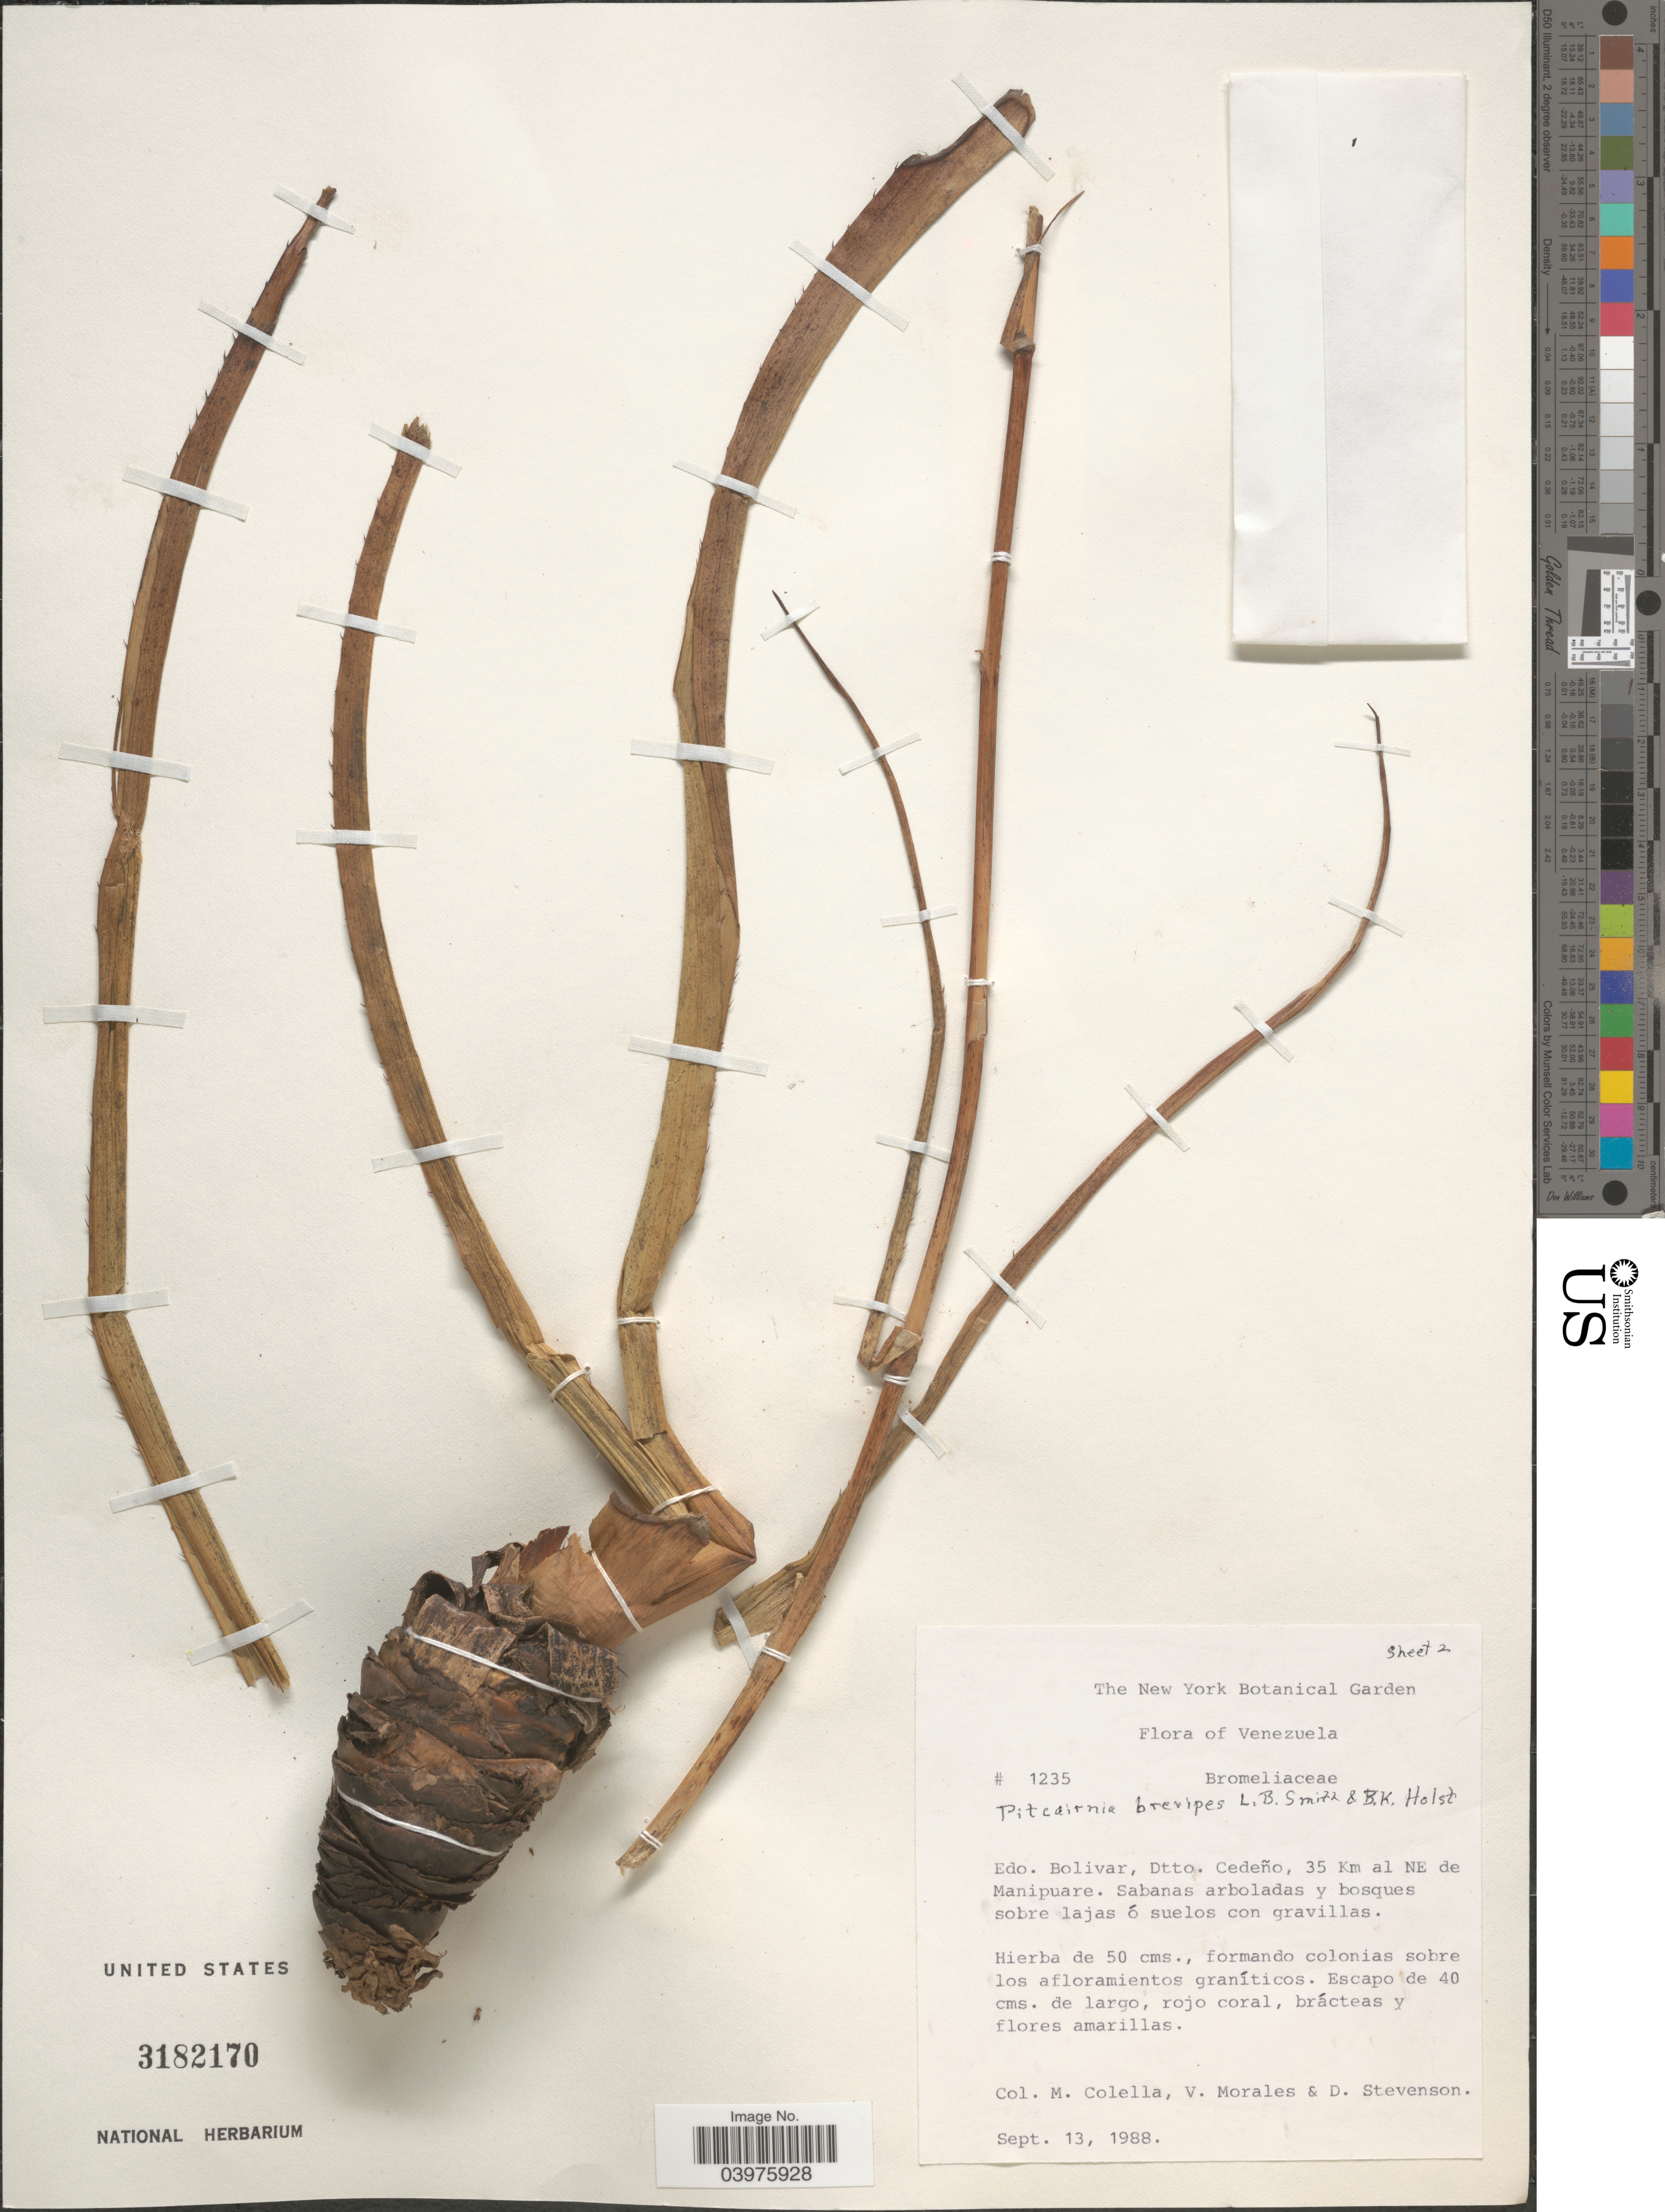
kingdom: Plantae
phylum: Tracheophyta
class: Liliopsida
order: Poales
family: Bromeliaceae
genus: Pitcairnia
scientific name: Pitcairnia armata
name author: Maury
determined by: Holst, Bruce K.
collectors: M. Colella, V. Morales & D. Stevenson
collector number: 1235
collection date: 1988-09-13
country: Venezuela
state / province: Bolivar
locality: Dtto. Cedeño, 35 Km al NE de Manipuare. Sabanas arboladas y bosques sobre lajas ó suelos con gravillas.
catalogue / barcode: US 3182170